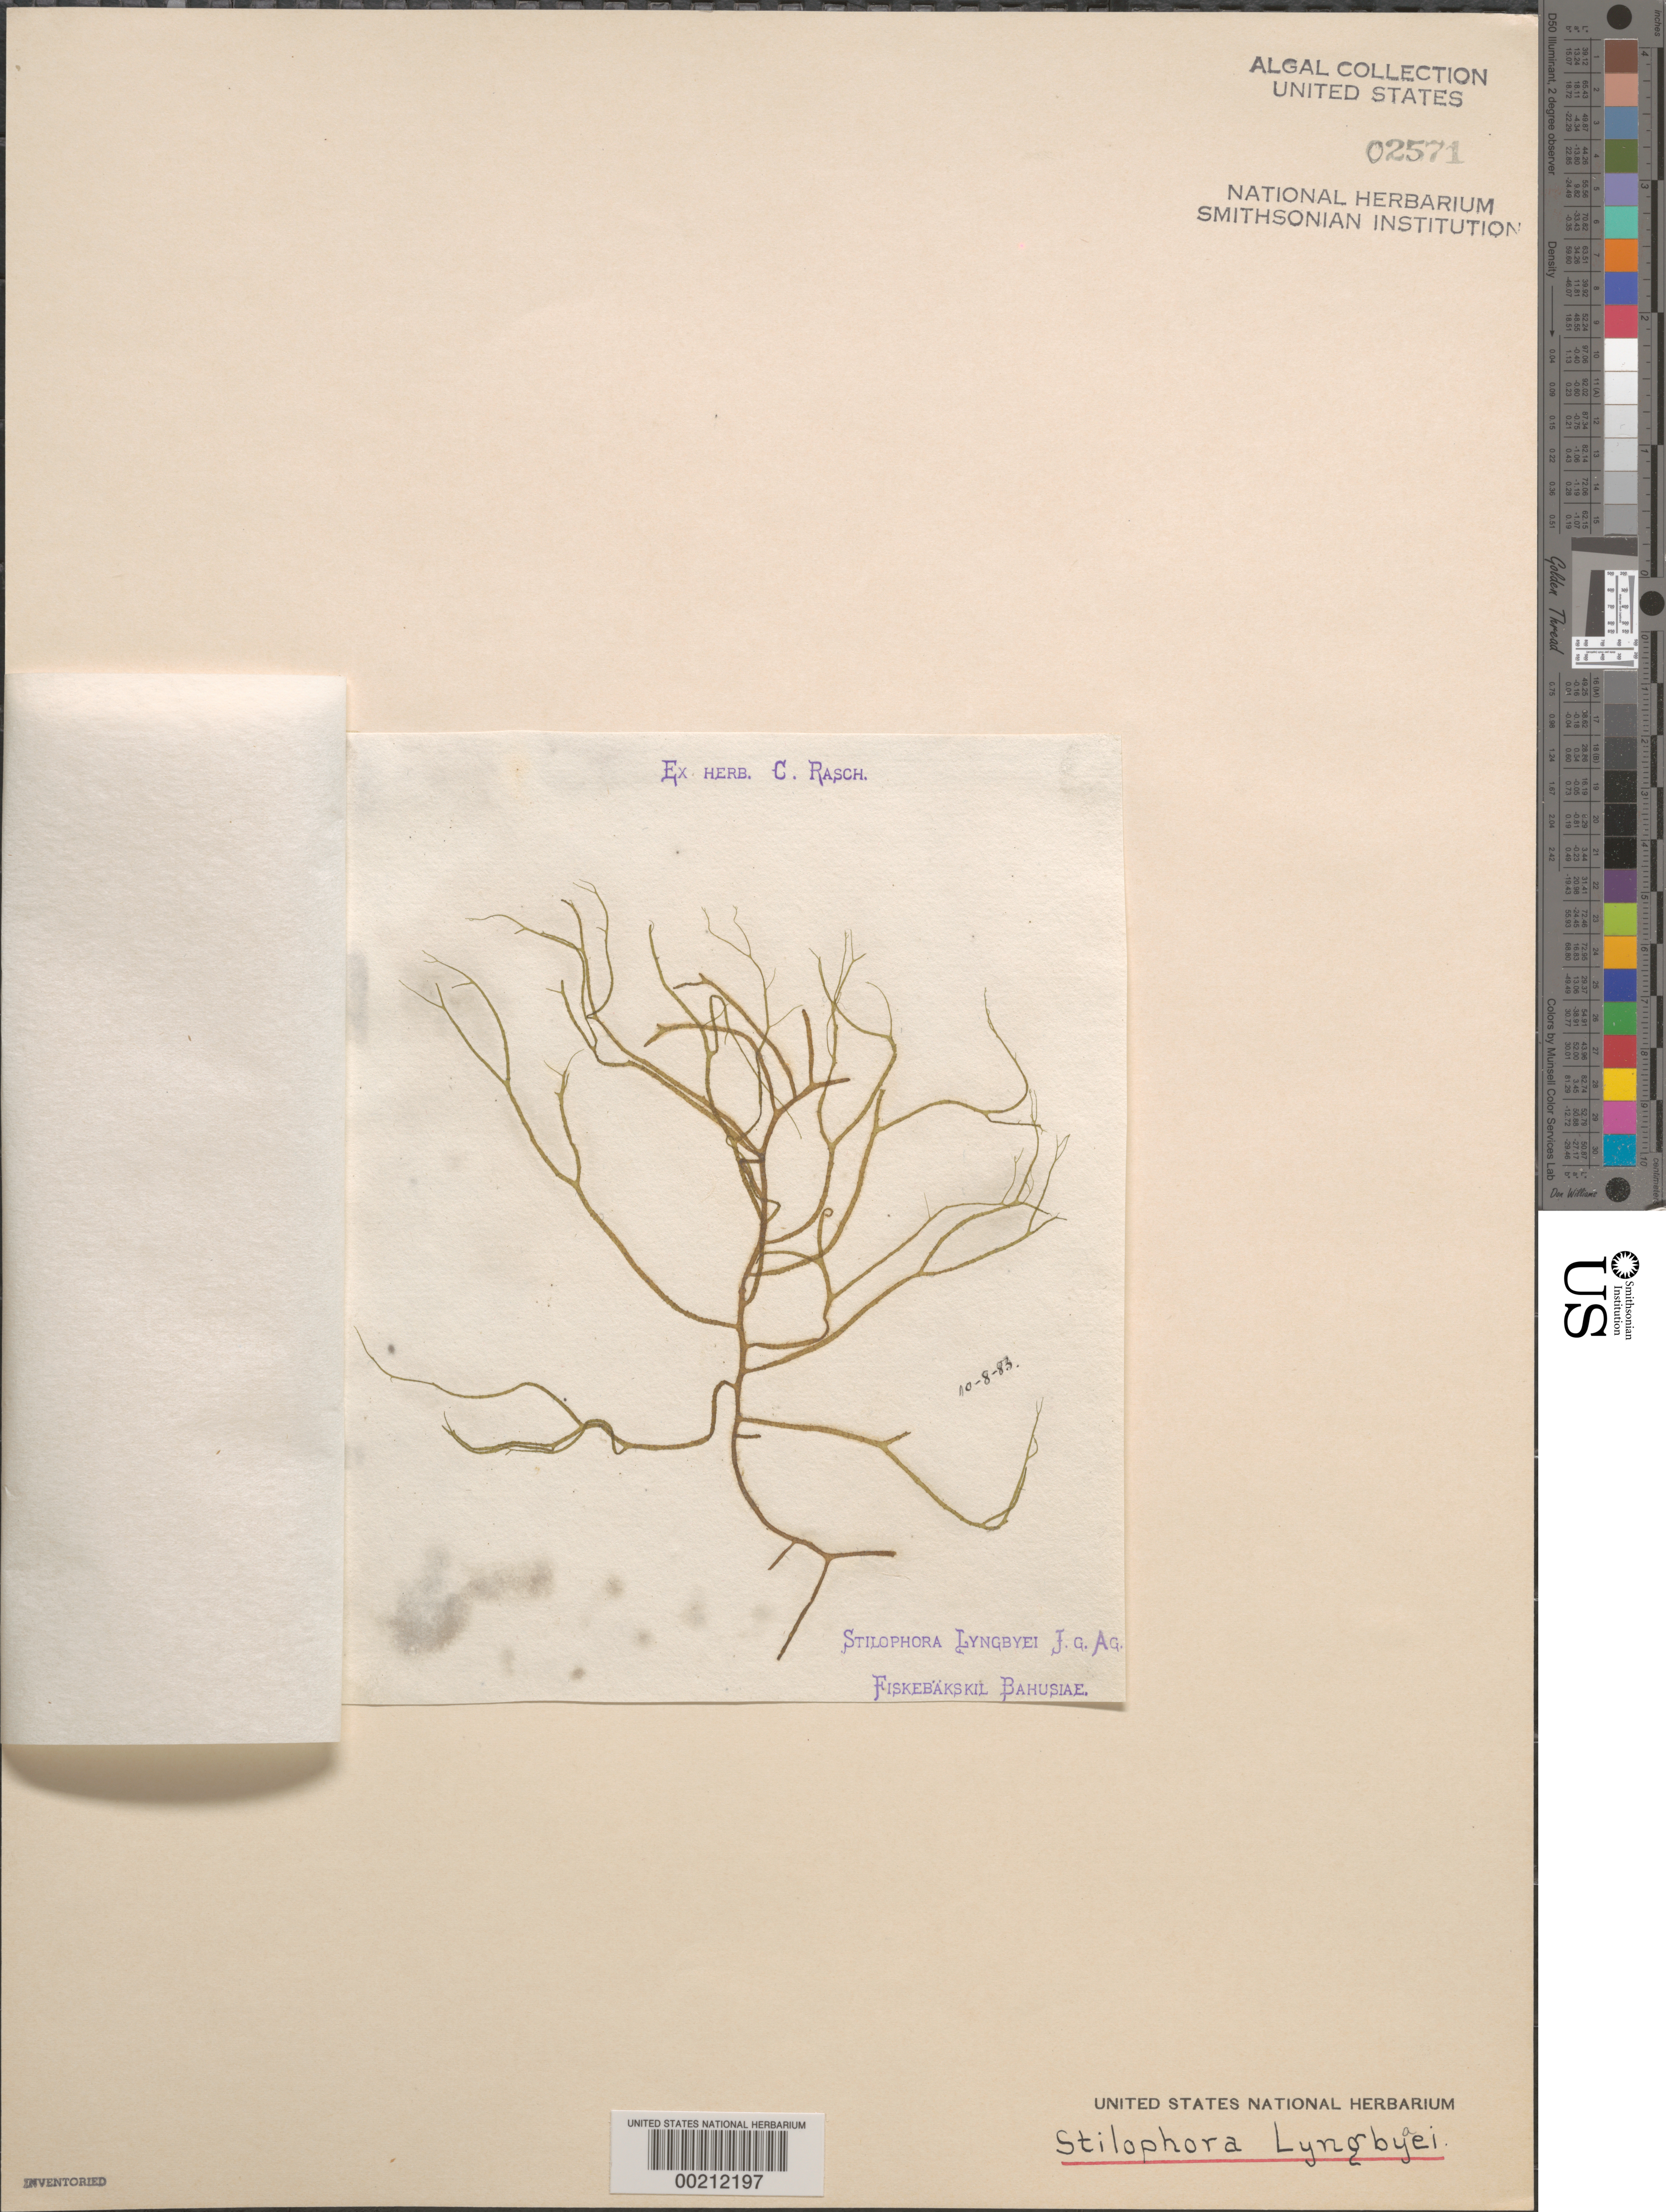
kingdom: Chromista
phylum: Ochrophyta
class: Phaeophyceae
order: Ectocarpales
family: Chordariaceae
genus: Spermatochnus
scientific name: Spermatochnus paradoxus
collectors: C. Rasch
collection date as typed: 10 Aug 1883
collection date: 1883-08-10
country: Sweden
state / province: Västra Götaland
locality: Fiskebackskil, bohuslan (bahusiae)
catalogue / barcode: US 2571